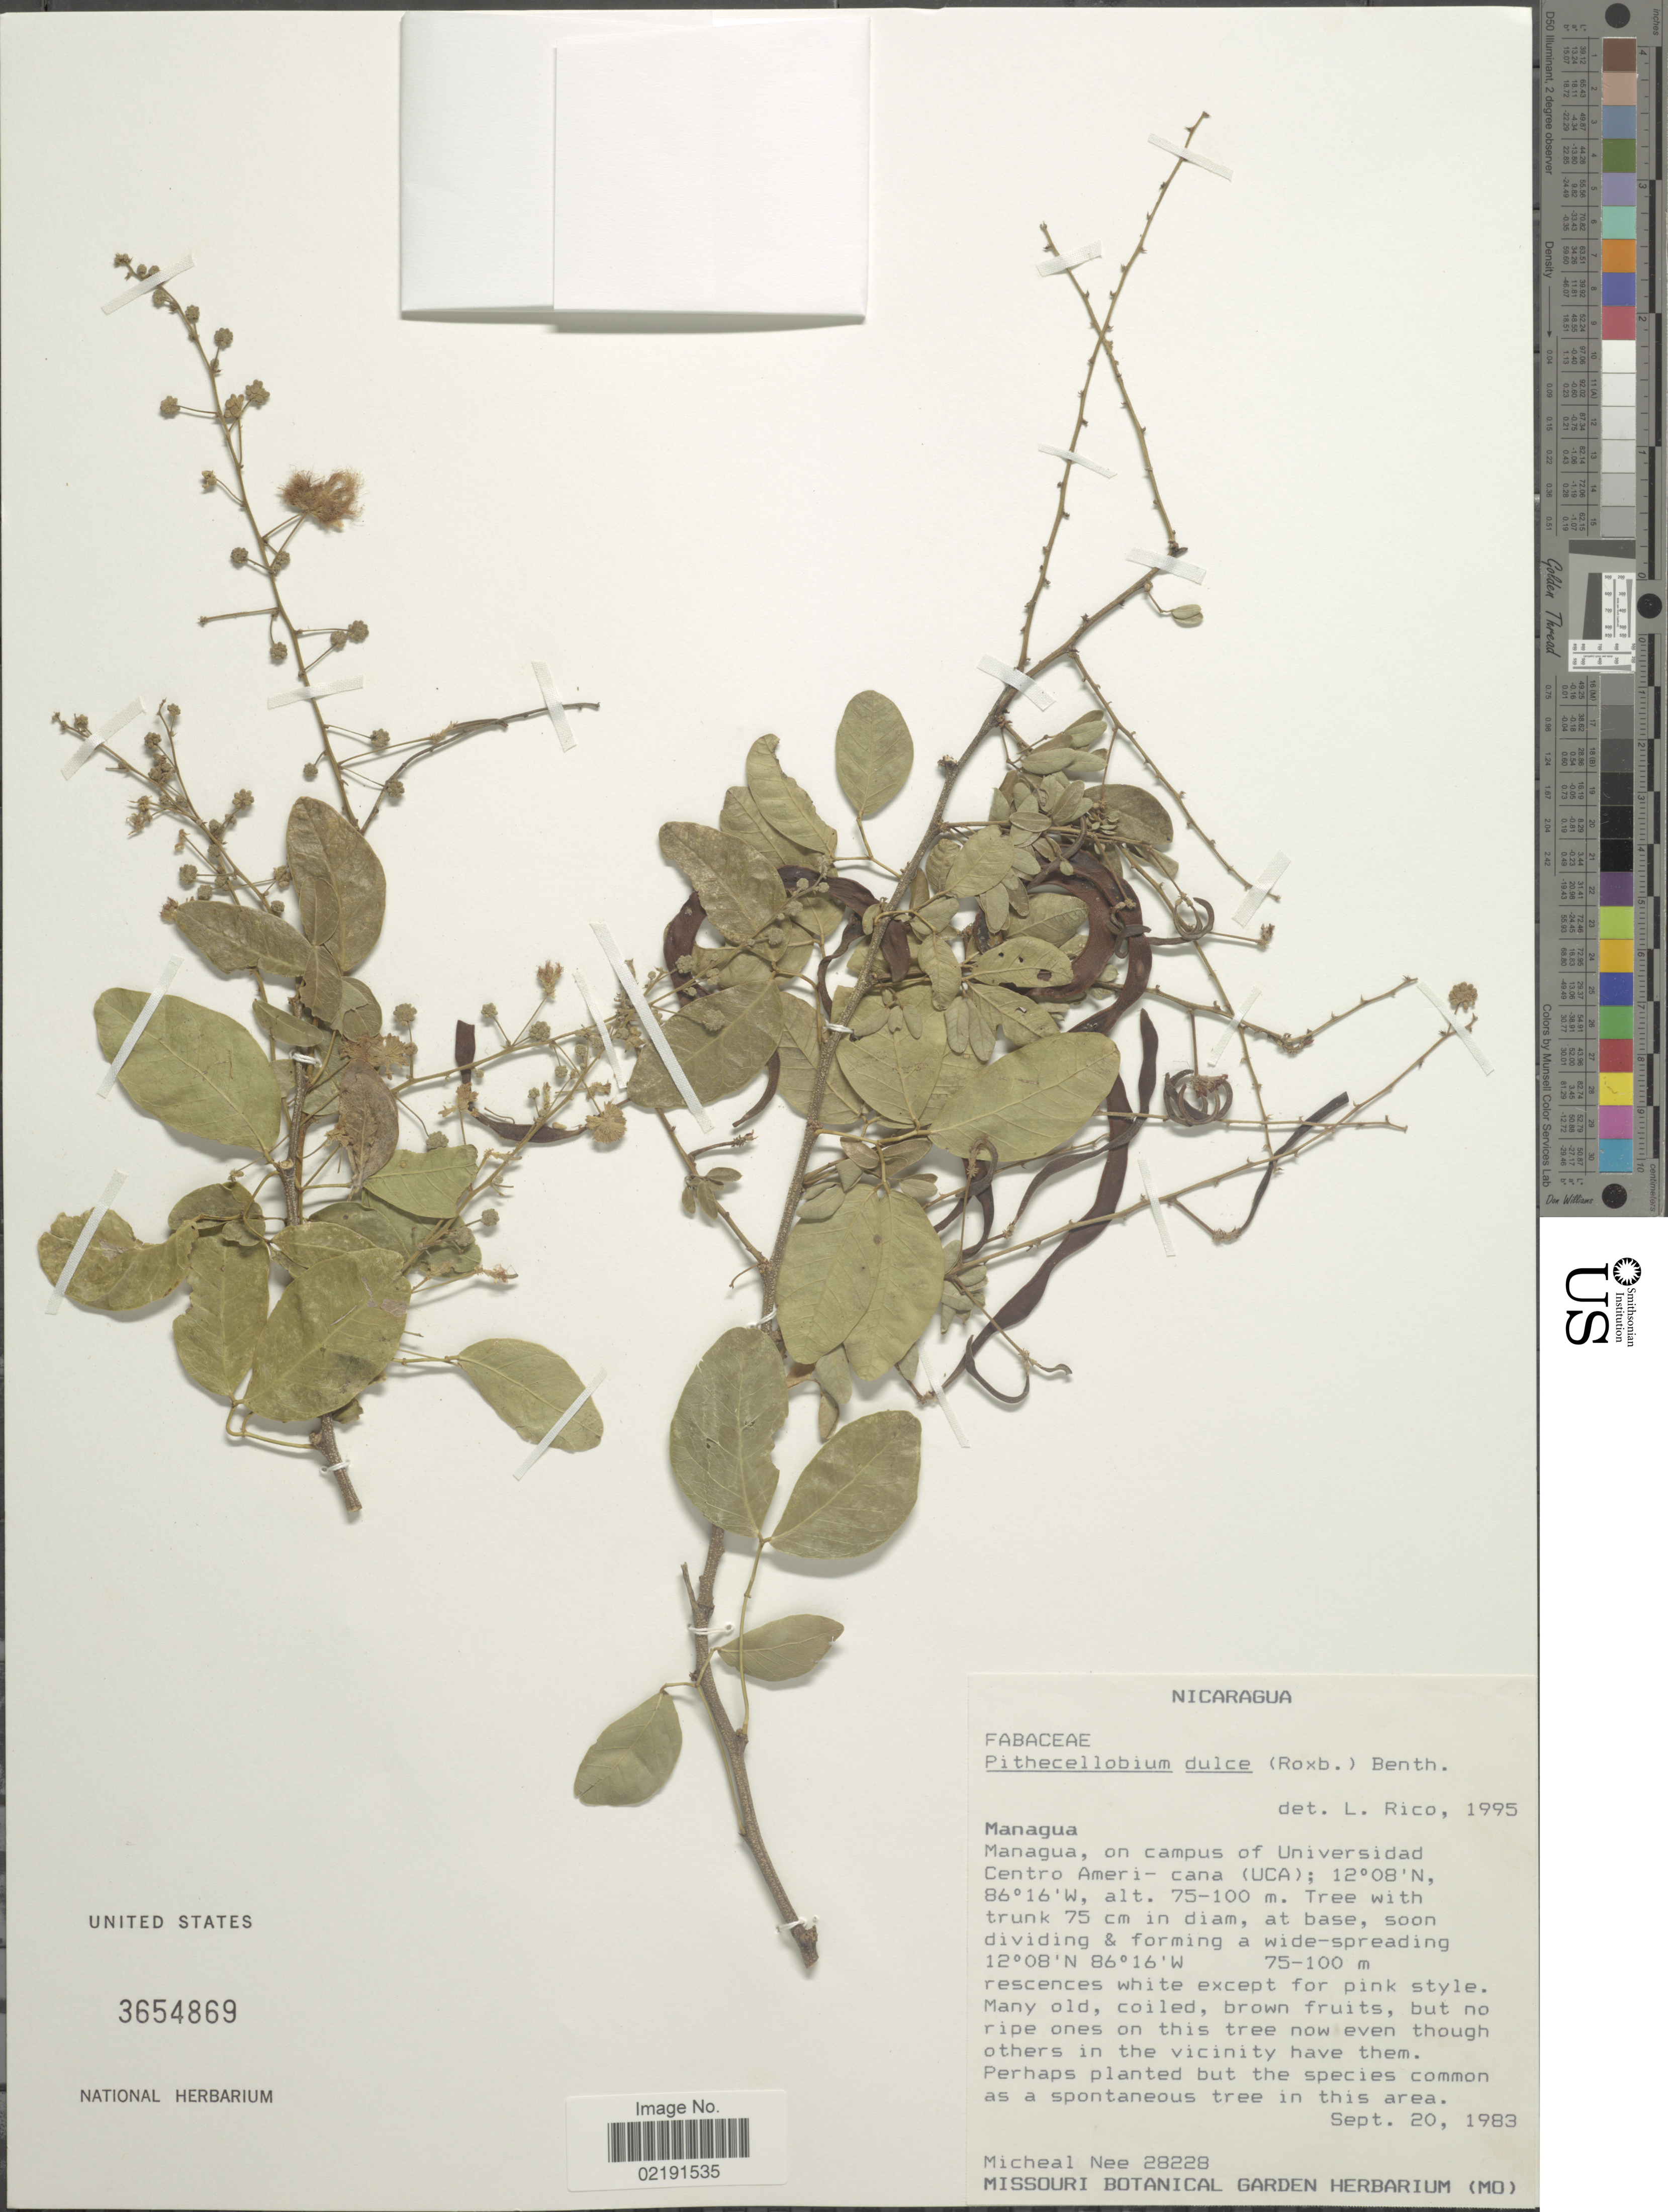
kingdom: Plantae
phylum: Tracheophyta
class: Magnoliopsida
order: Fabales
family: Fabaceae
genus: Pithecellobium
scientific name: Pithecellobium dulce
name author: (Roxb.) Benth.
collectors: M. Nee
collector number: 28228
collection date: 1983-09-20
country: Nicaragua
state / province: Managua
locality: Managua. Managua, on campus of Universidad Centro Ameri-cana (UCA)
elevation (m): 75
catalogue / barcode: US 3654869